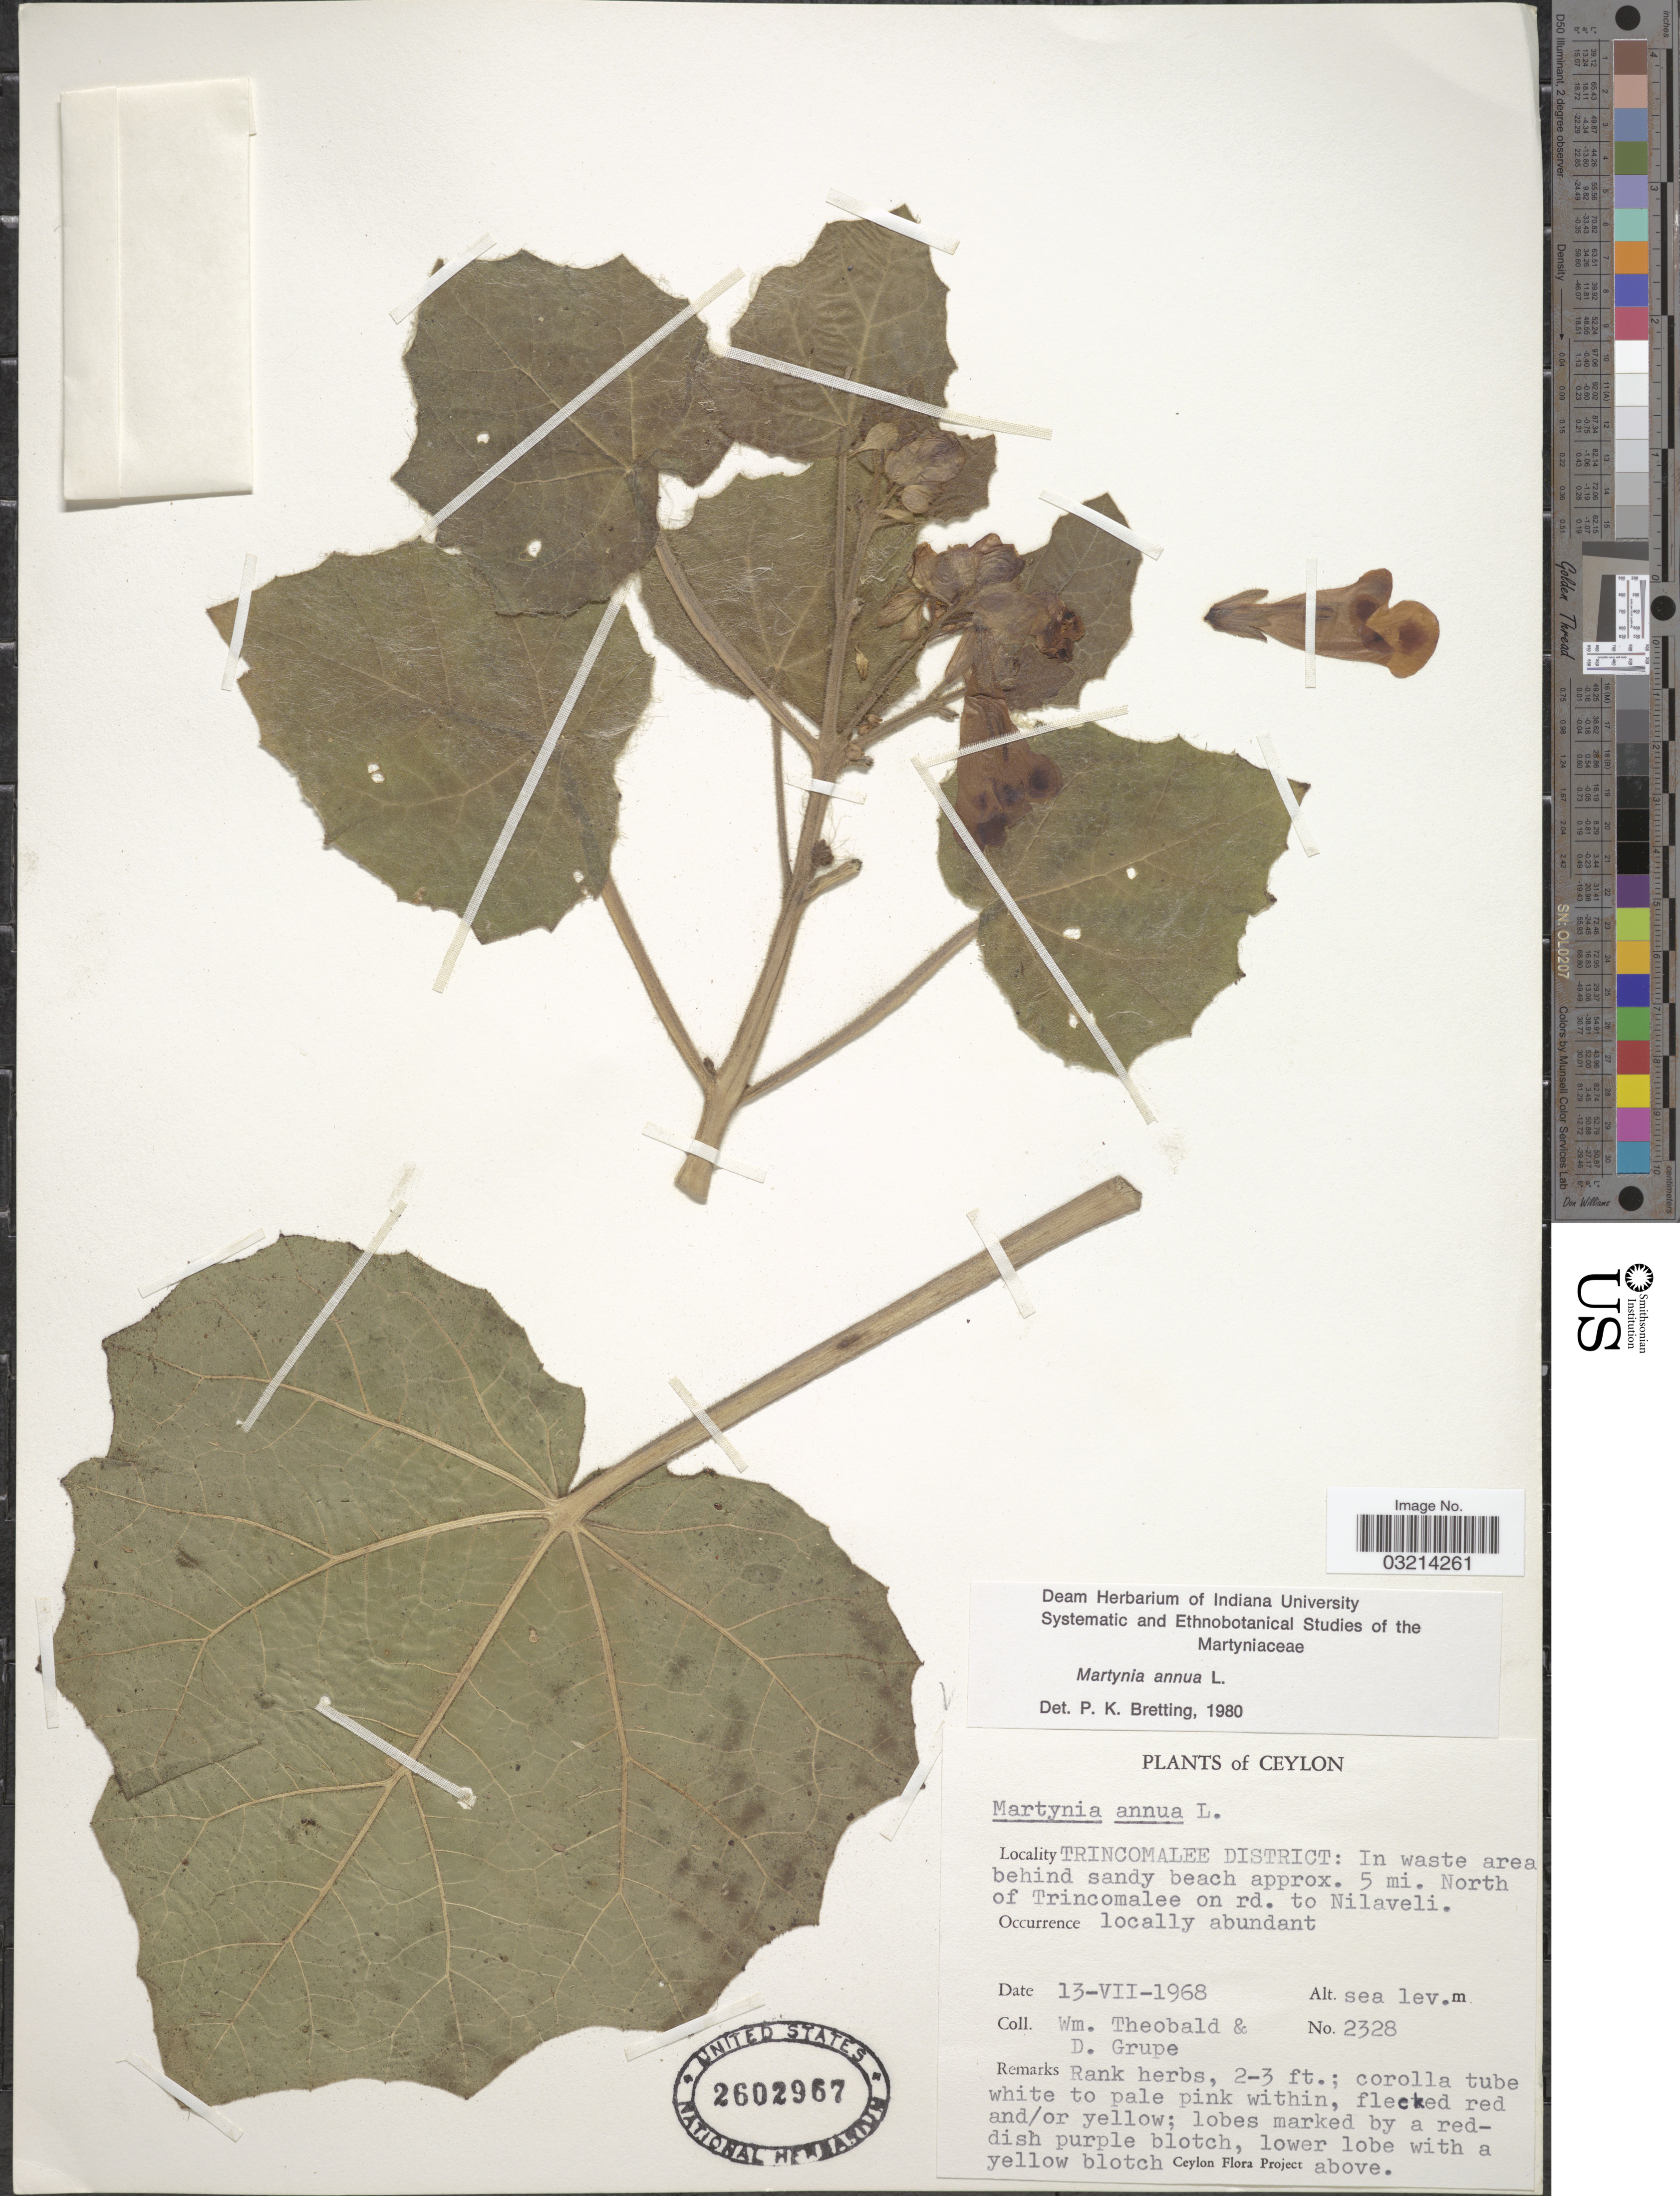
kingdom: Plantae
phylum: Tracheophyta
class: Magnoliopsida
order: Lamiales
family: Martyniaceae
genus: Martynia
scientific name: Martynia annua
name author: L.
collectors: W. Theobald & D. Grupe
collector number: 2328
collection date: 1968-07-13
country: Sri Lanka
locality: Ceylon. Trincomalee District: In waste area behind sandy beach approx. 5 mi. North of Trincomalee on rd. to Nilaveli.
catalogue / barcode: US 2602967